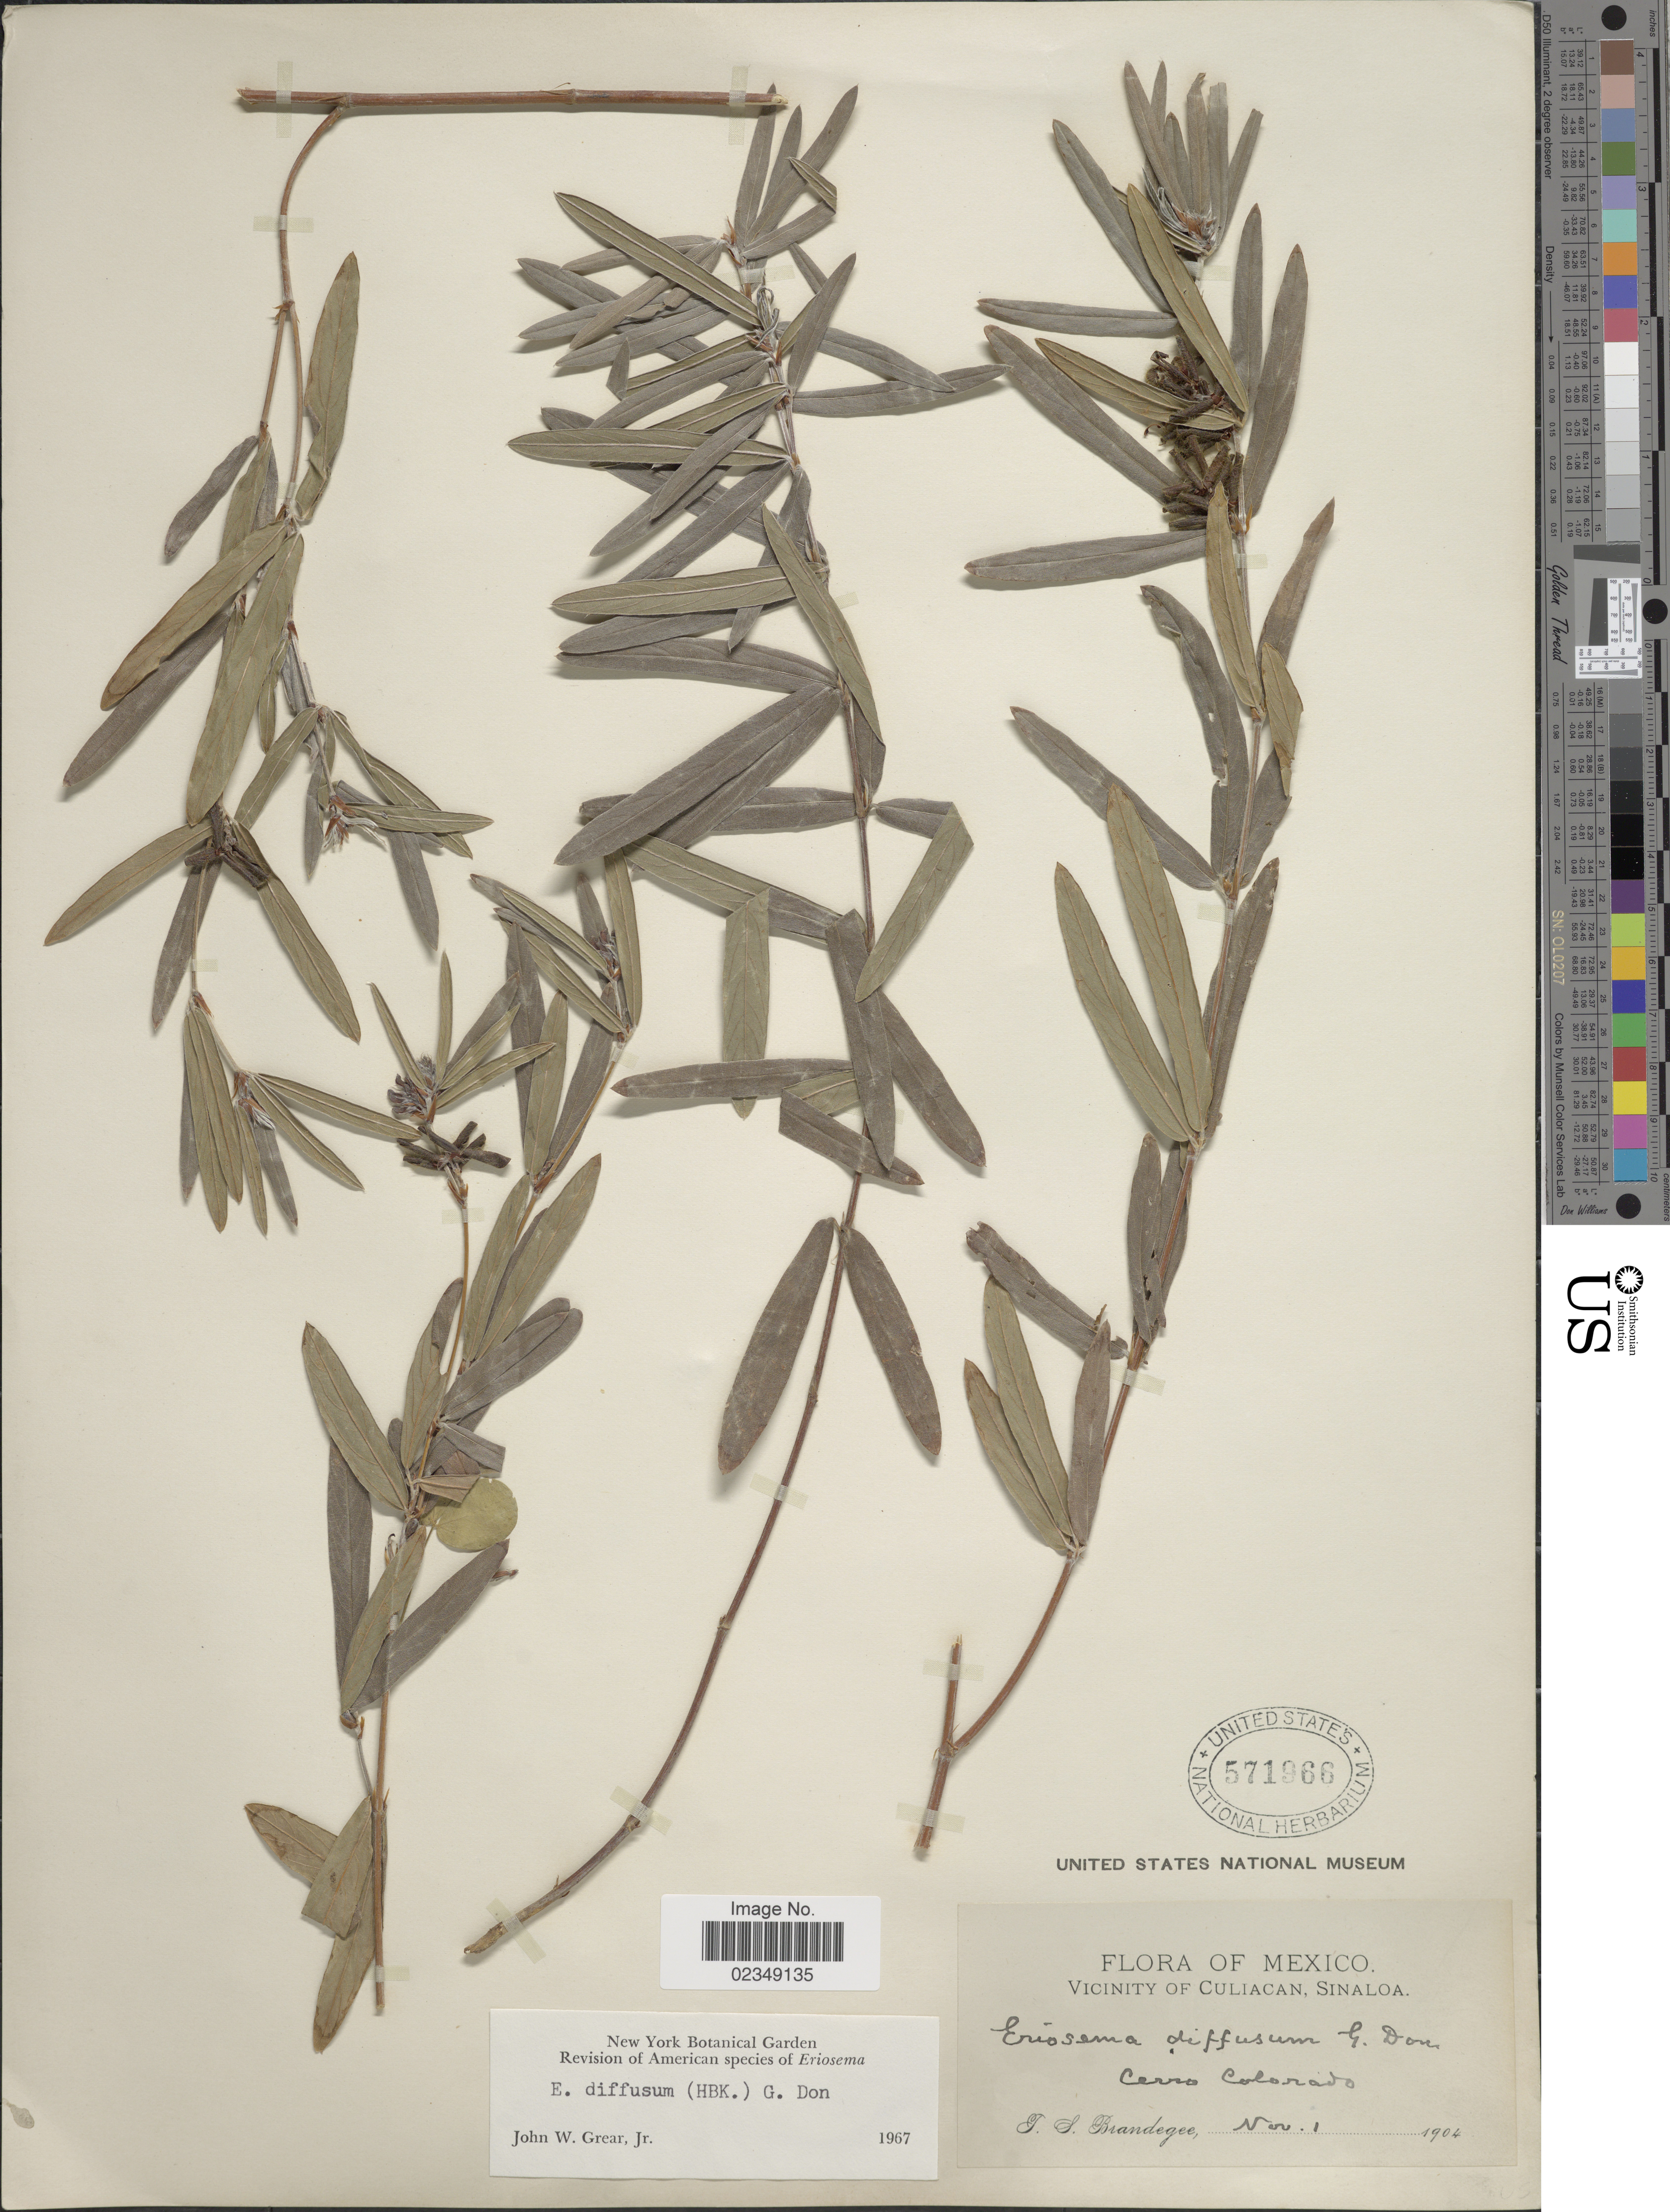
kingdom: Plantae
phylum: Tracheophyta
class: Magnoliopsida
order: Fabales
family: Fabaceae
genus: Eriosema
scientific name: Eriosema diffusum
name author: (Kunth) G. Don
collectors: T. S. Brandegee (herbarium)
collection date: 1904-11-01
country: Mexico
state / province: Sinaloa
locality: Vicinity of Culiacan, Cerro Colorado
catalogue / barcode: US 571966